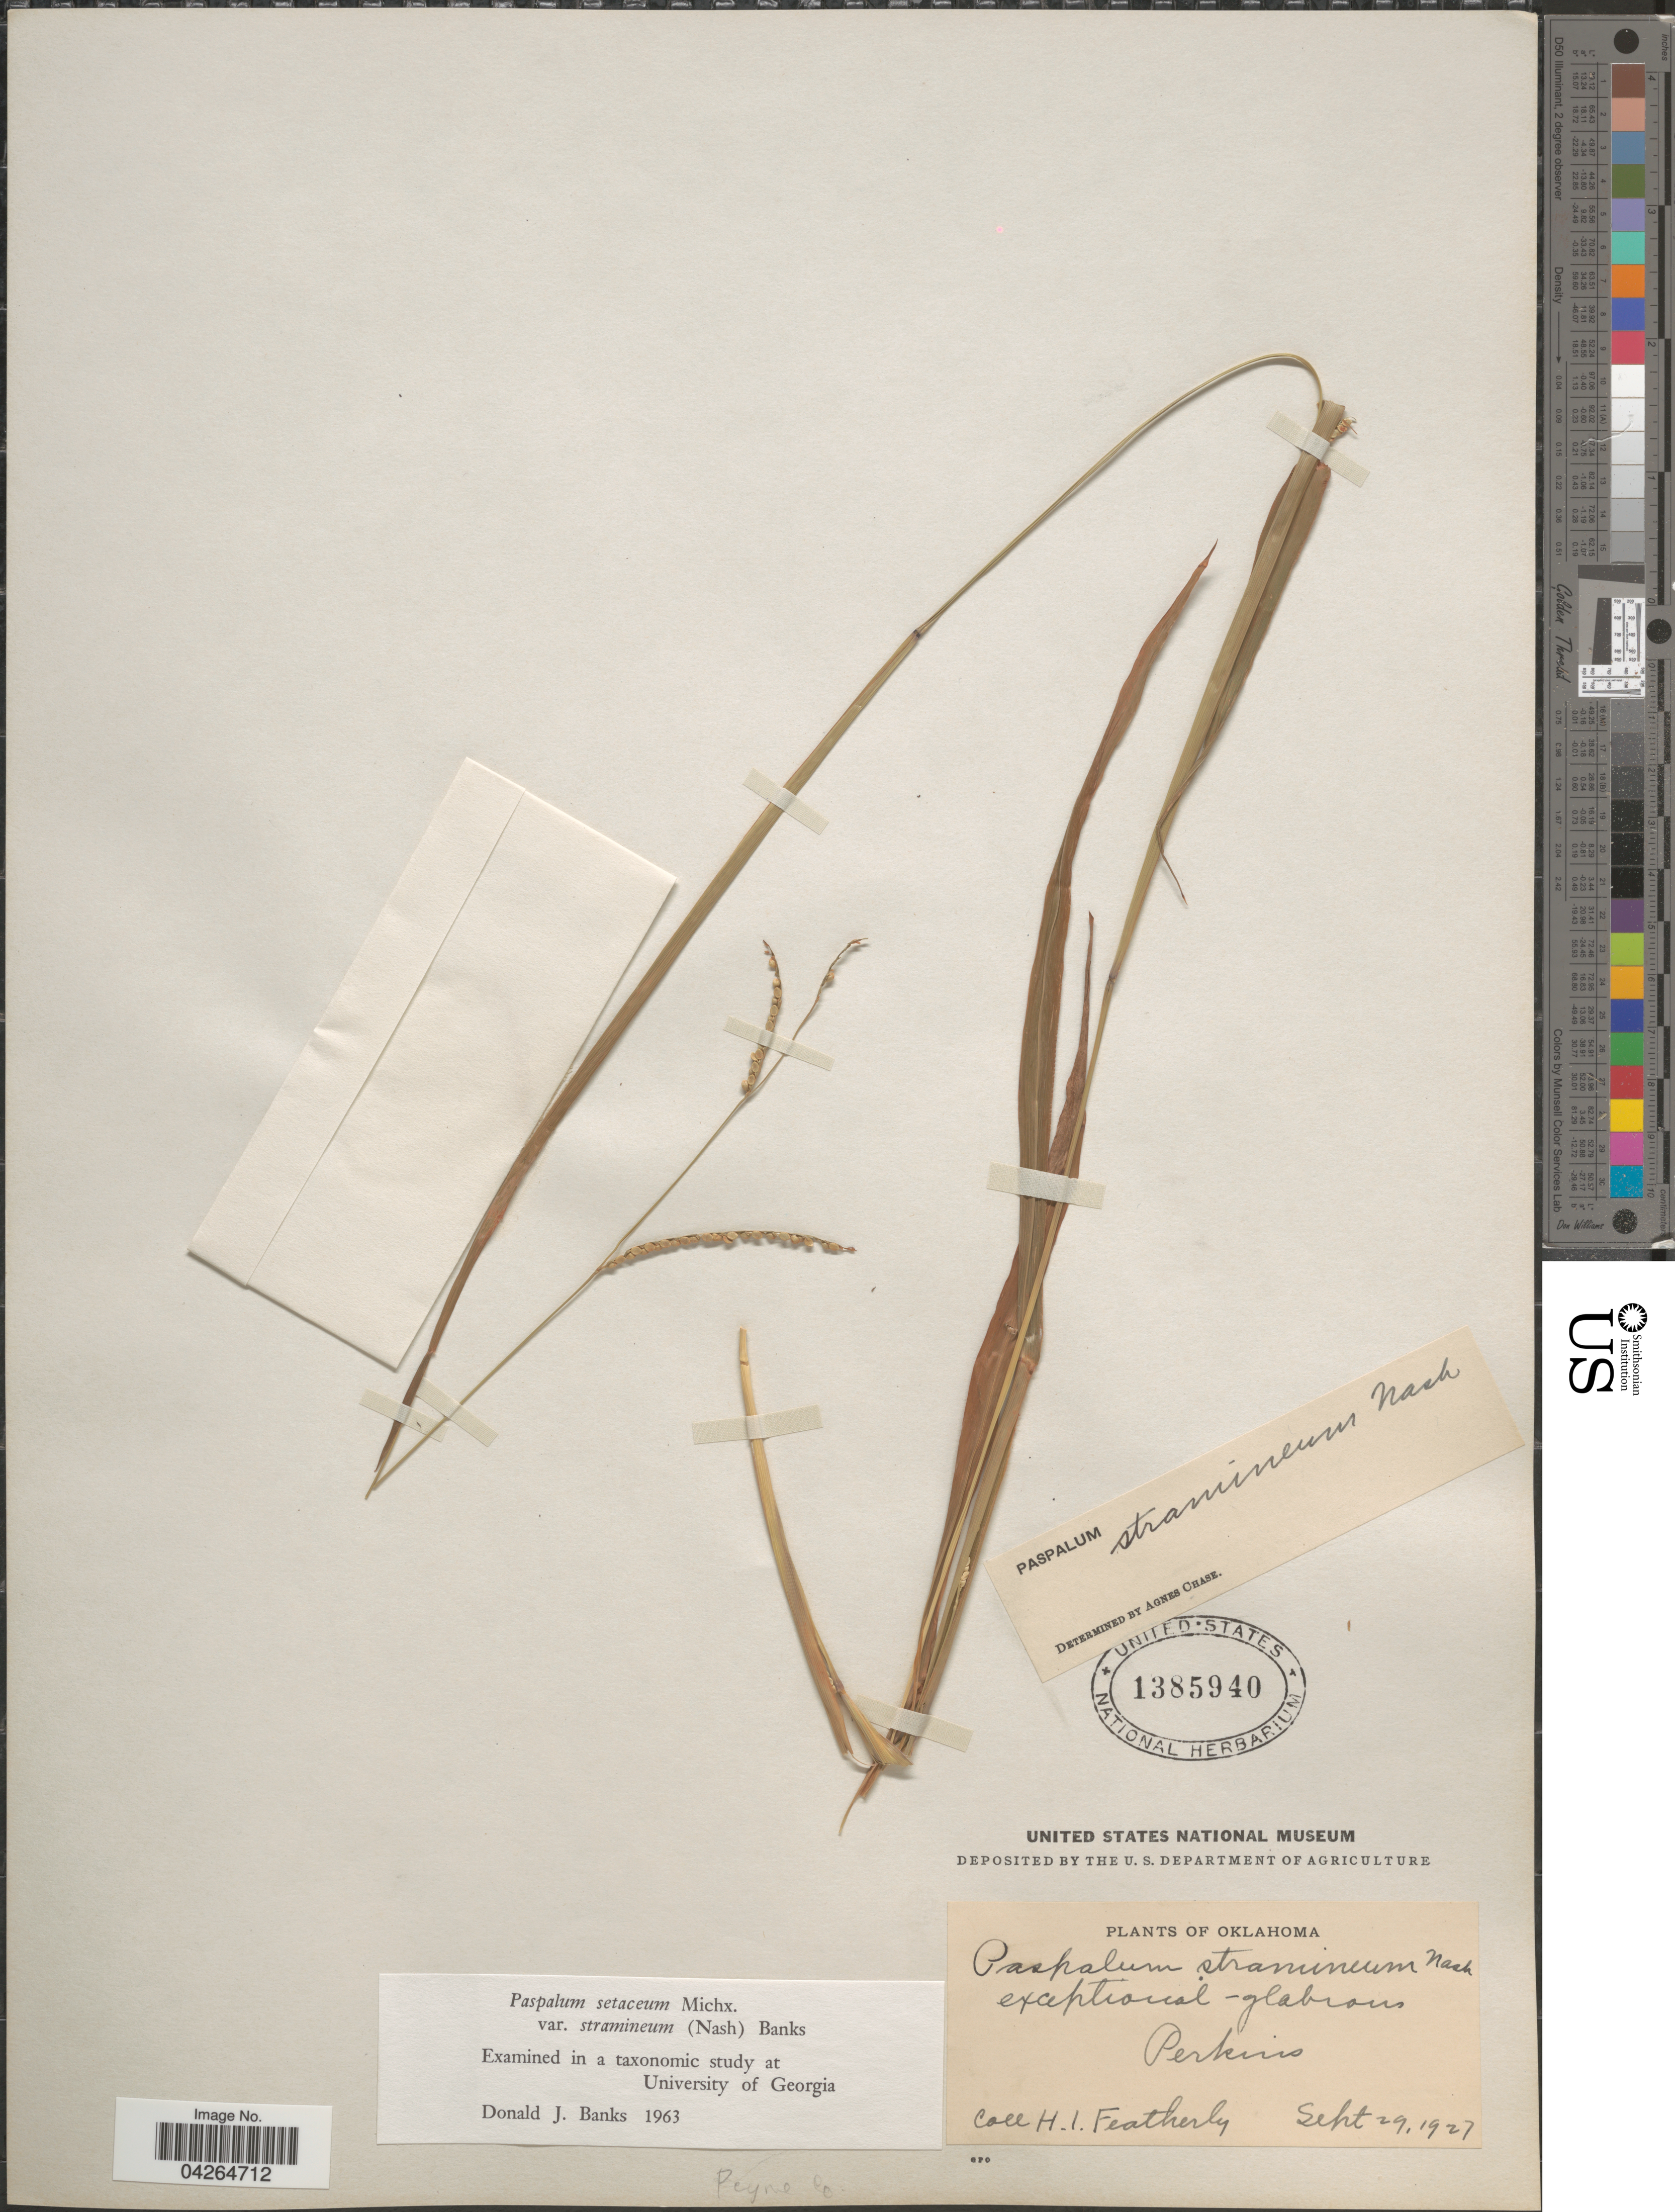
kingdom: Plantae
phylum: Tracheophyta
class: Liliopsida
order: Poales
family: Poaceae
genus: Paspalum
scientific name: Paspalum setaceum var. stramineum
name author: (Nash) D.J. Banks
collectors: H. Featherly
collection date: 1927-09-29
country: United States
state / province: Oklahoma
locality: Perkins. Payne Co.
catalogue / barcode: US 1385940